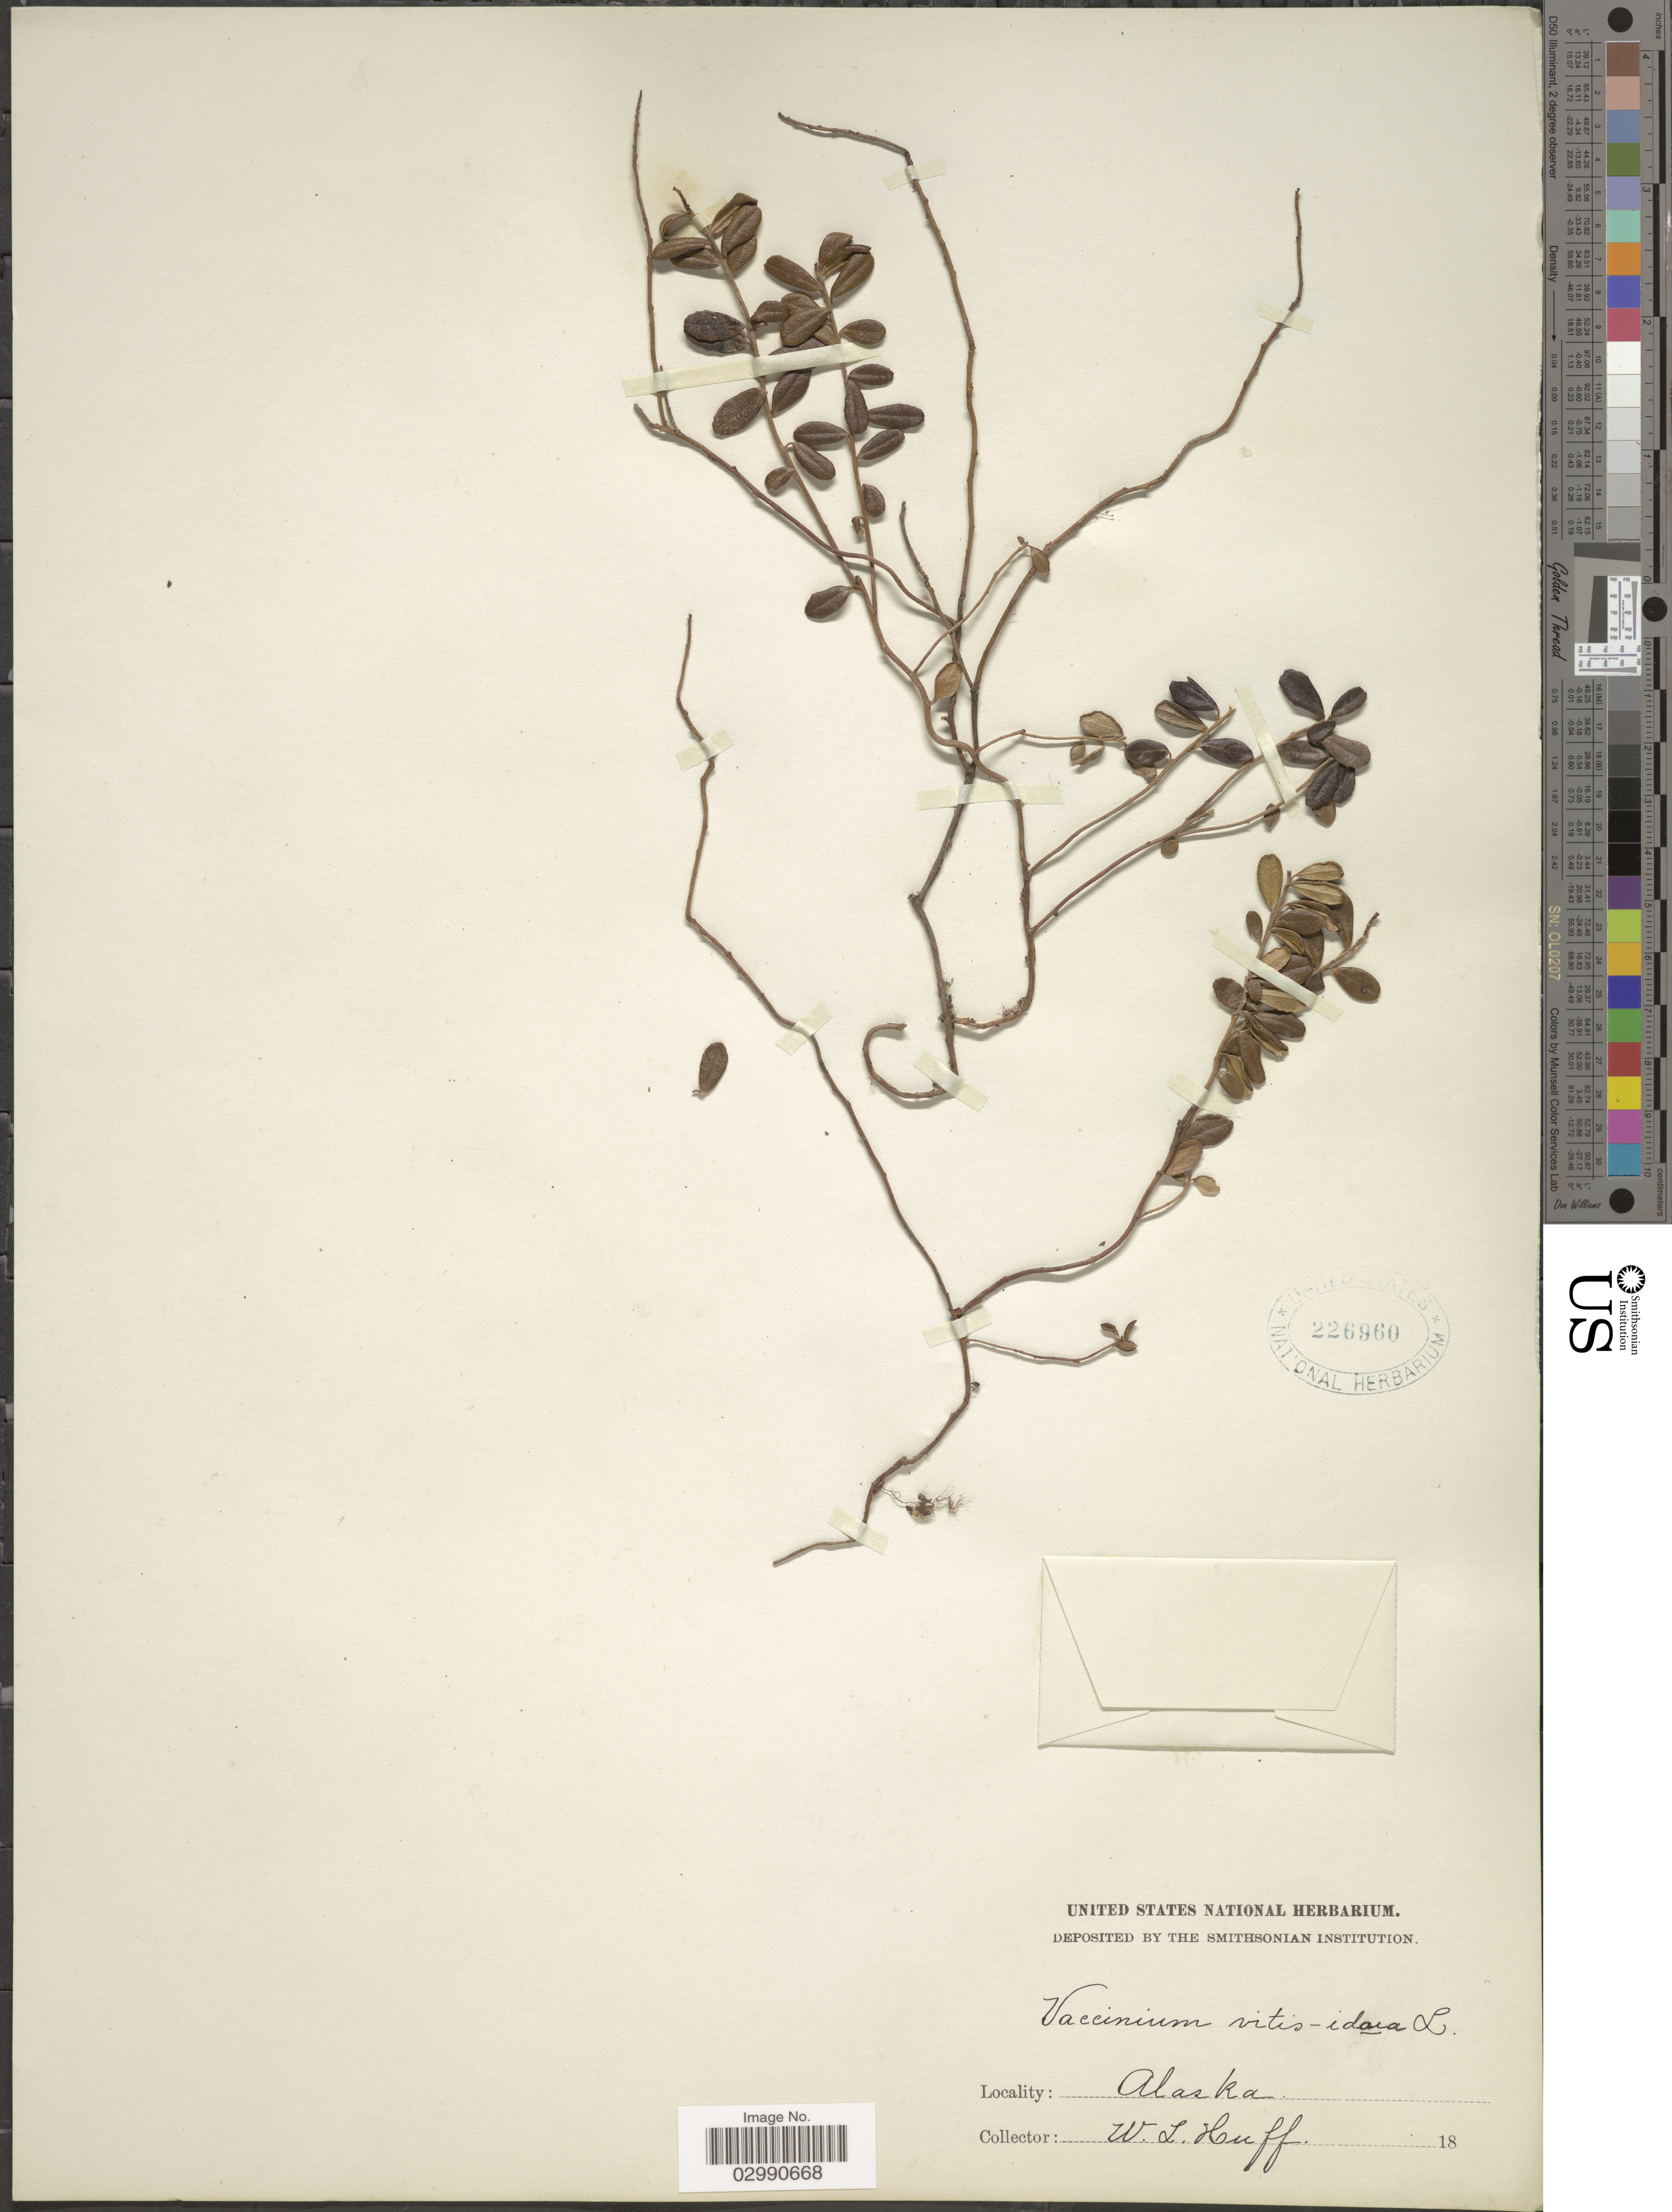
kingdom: Plantae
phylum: Tracheophyta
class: Magnoliopsida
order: Ericales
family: Ericaceae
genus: Vaccinium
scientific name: Vaccinium vitis-idaea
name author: L.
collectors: W. Huff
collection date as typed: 18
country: United States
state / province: Alaska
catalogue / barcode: US 226960